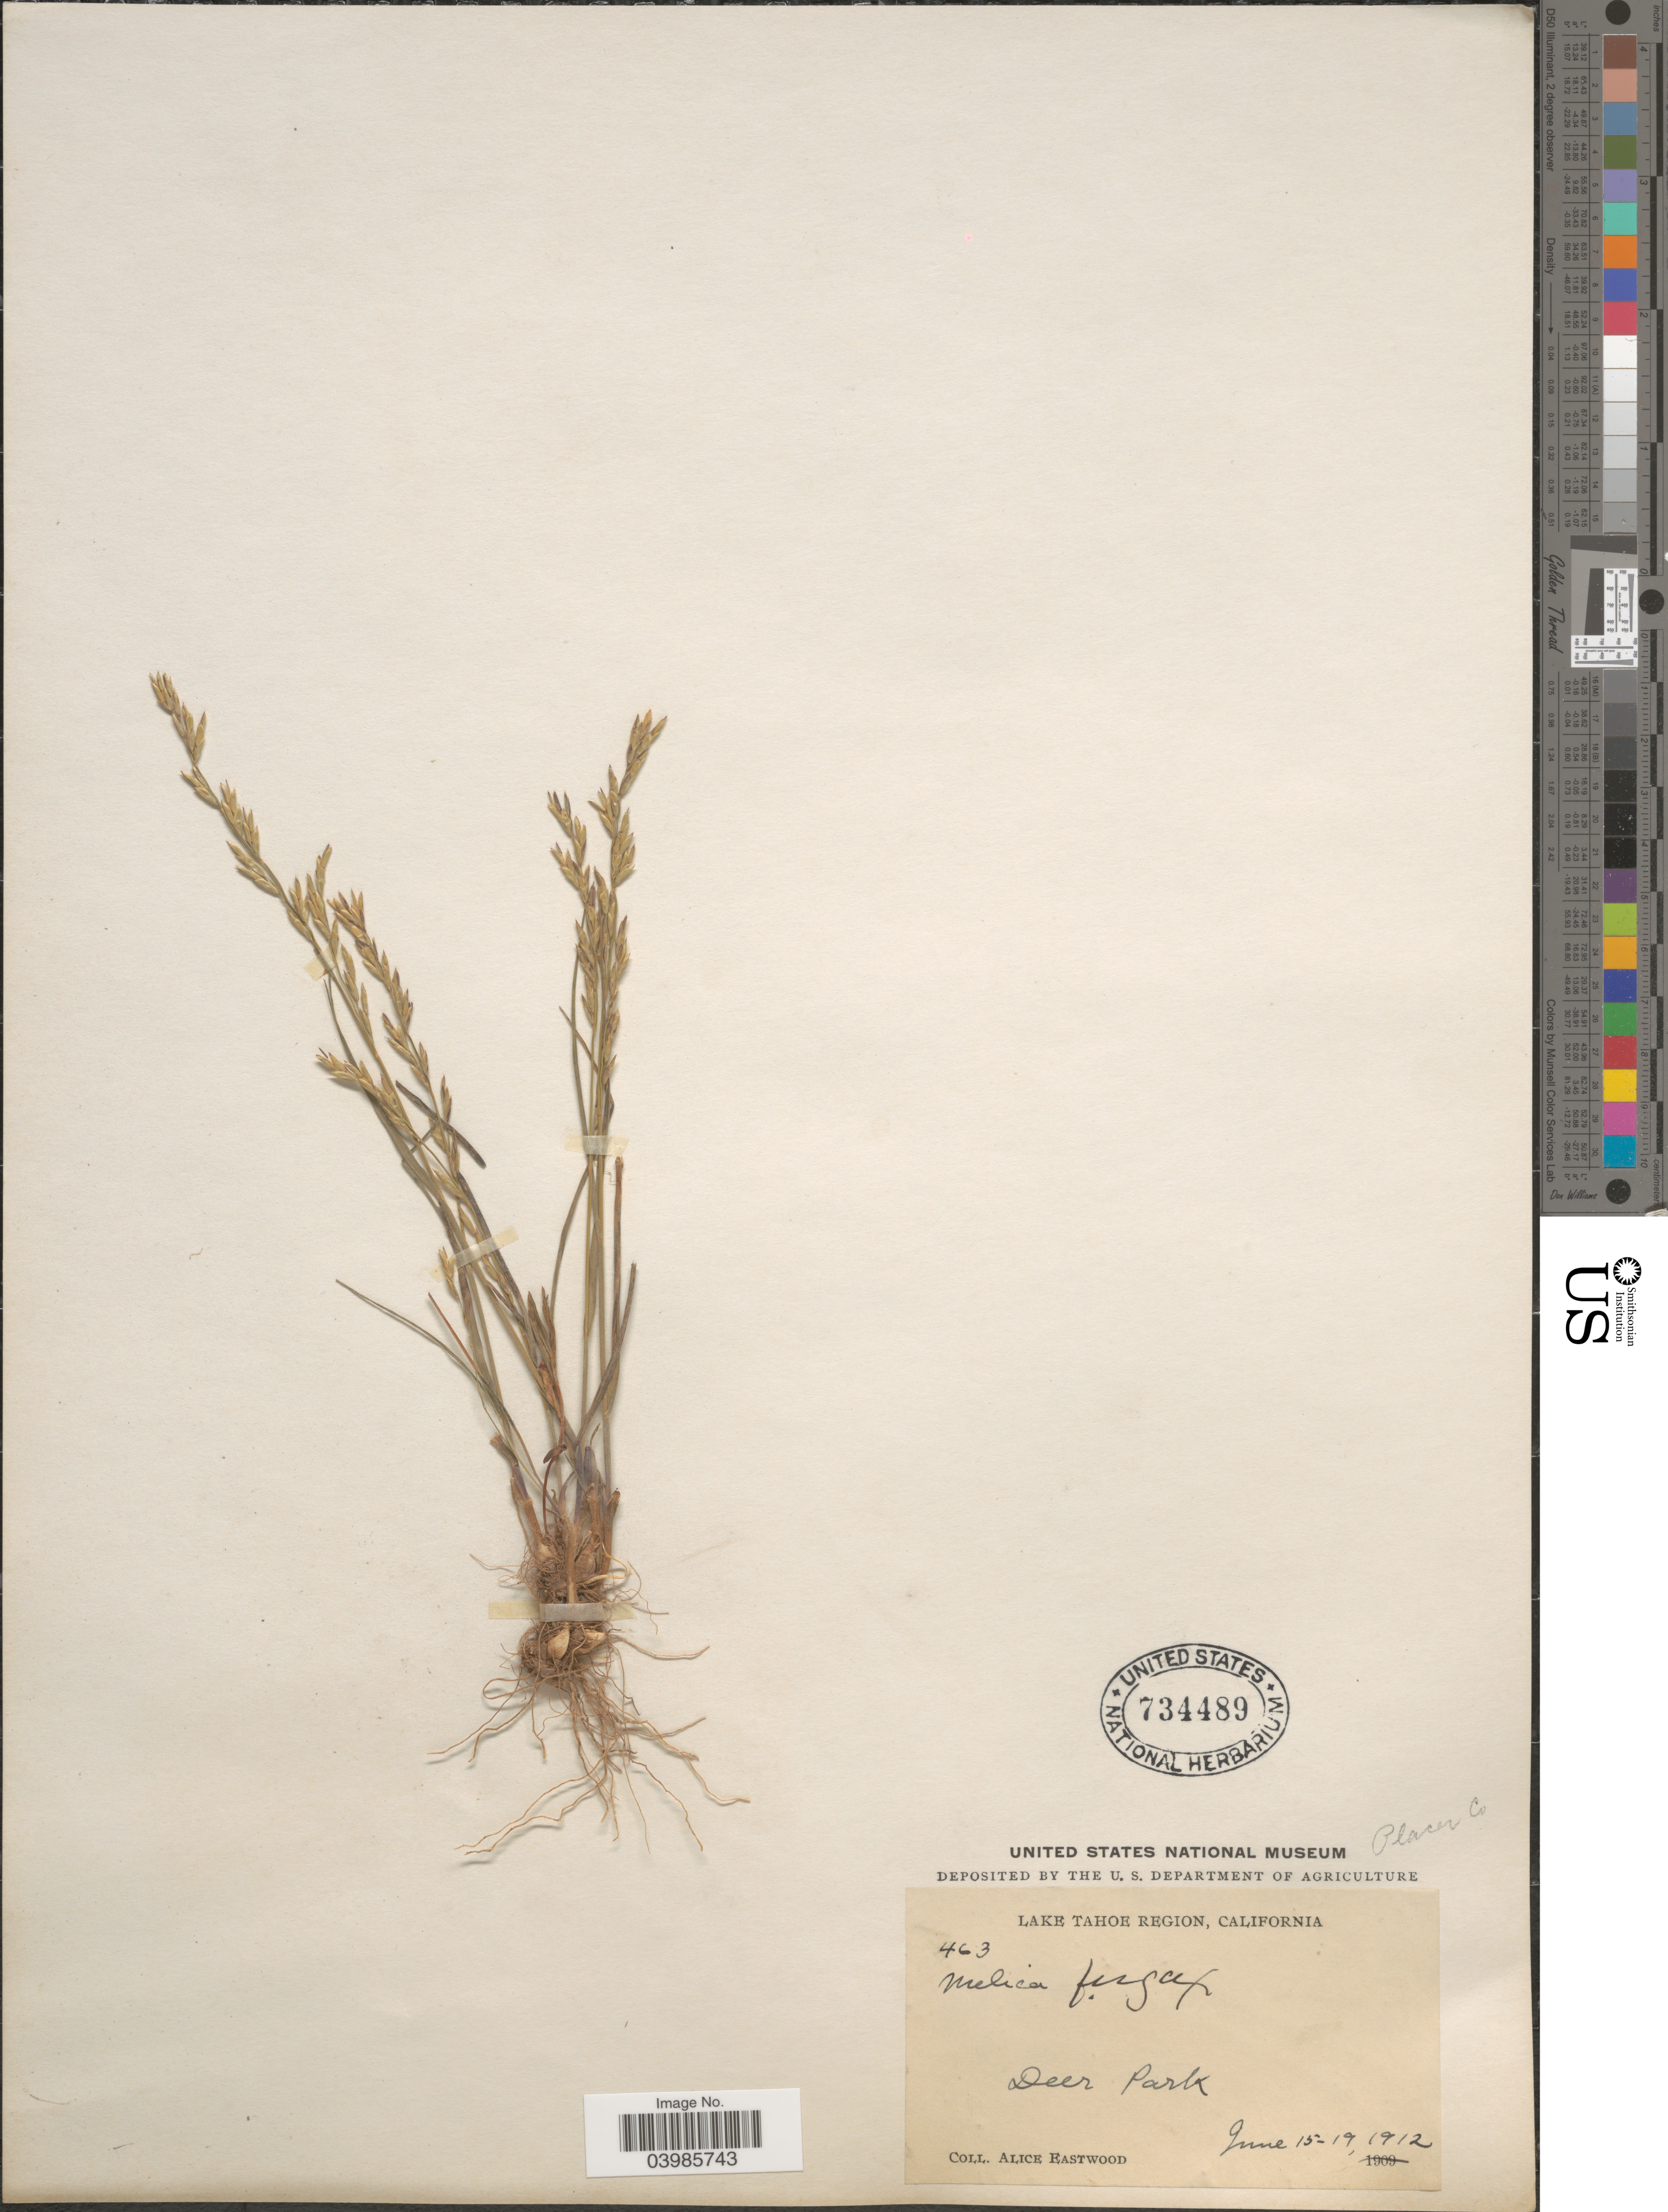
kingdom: Plantae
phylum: Tracheophyta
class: Liliopsida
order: Poales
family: Poaceae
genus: Melica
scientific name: Melica fugax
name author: Bol.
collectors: A. Eastwood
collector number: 463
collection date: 1912-06-15/1912-06-19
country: United States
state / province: California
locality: Lake Tahoe Region. Deer Park.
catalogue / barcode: US 734489